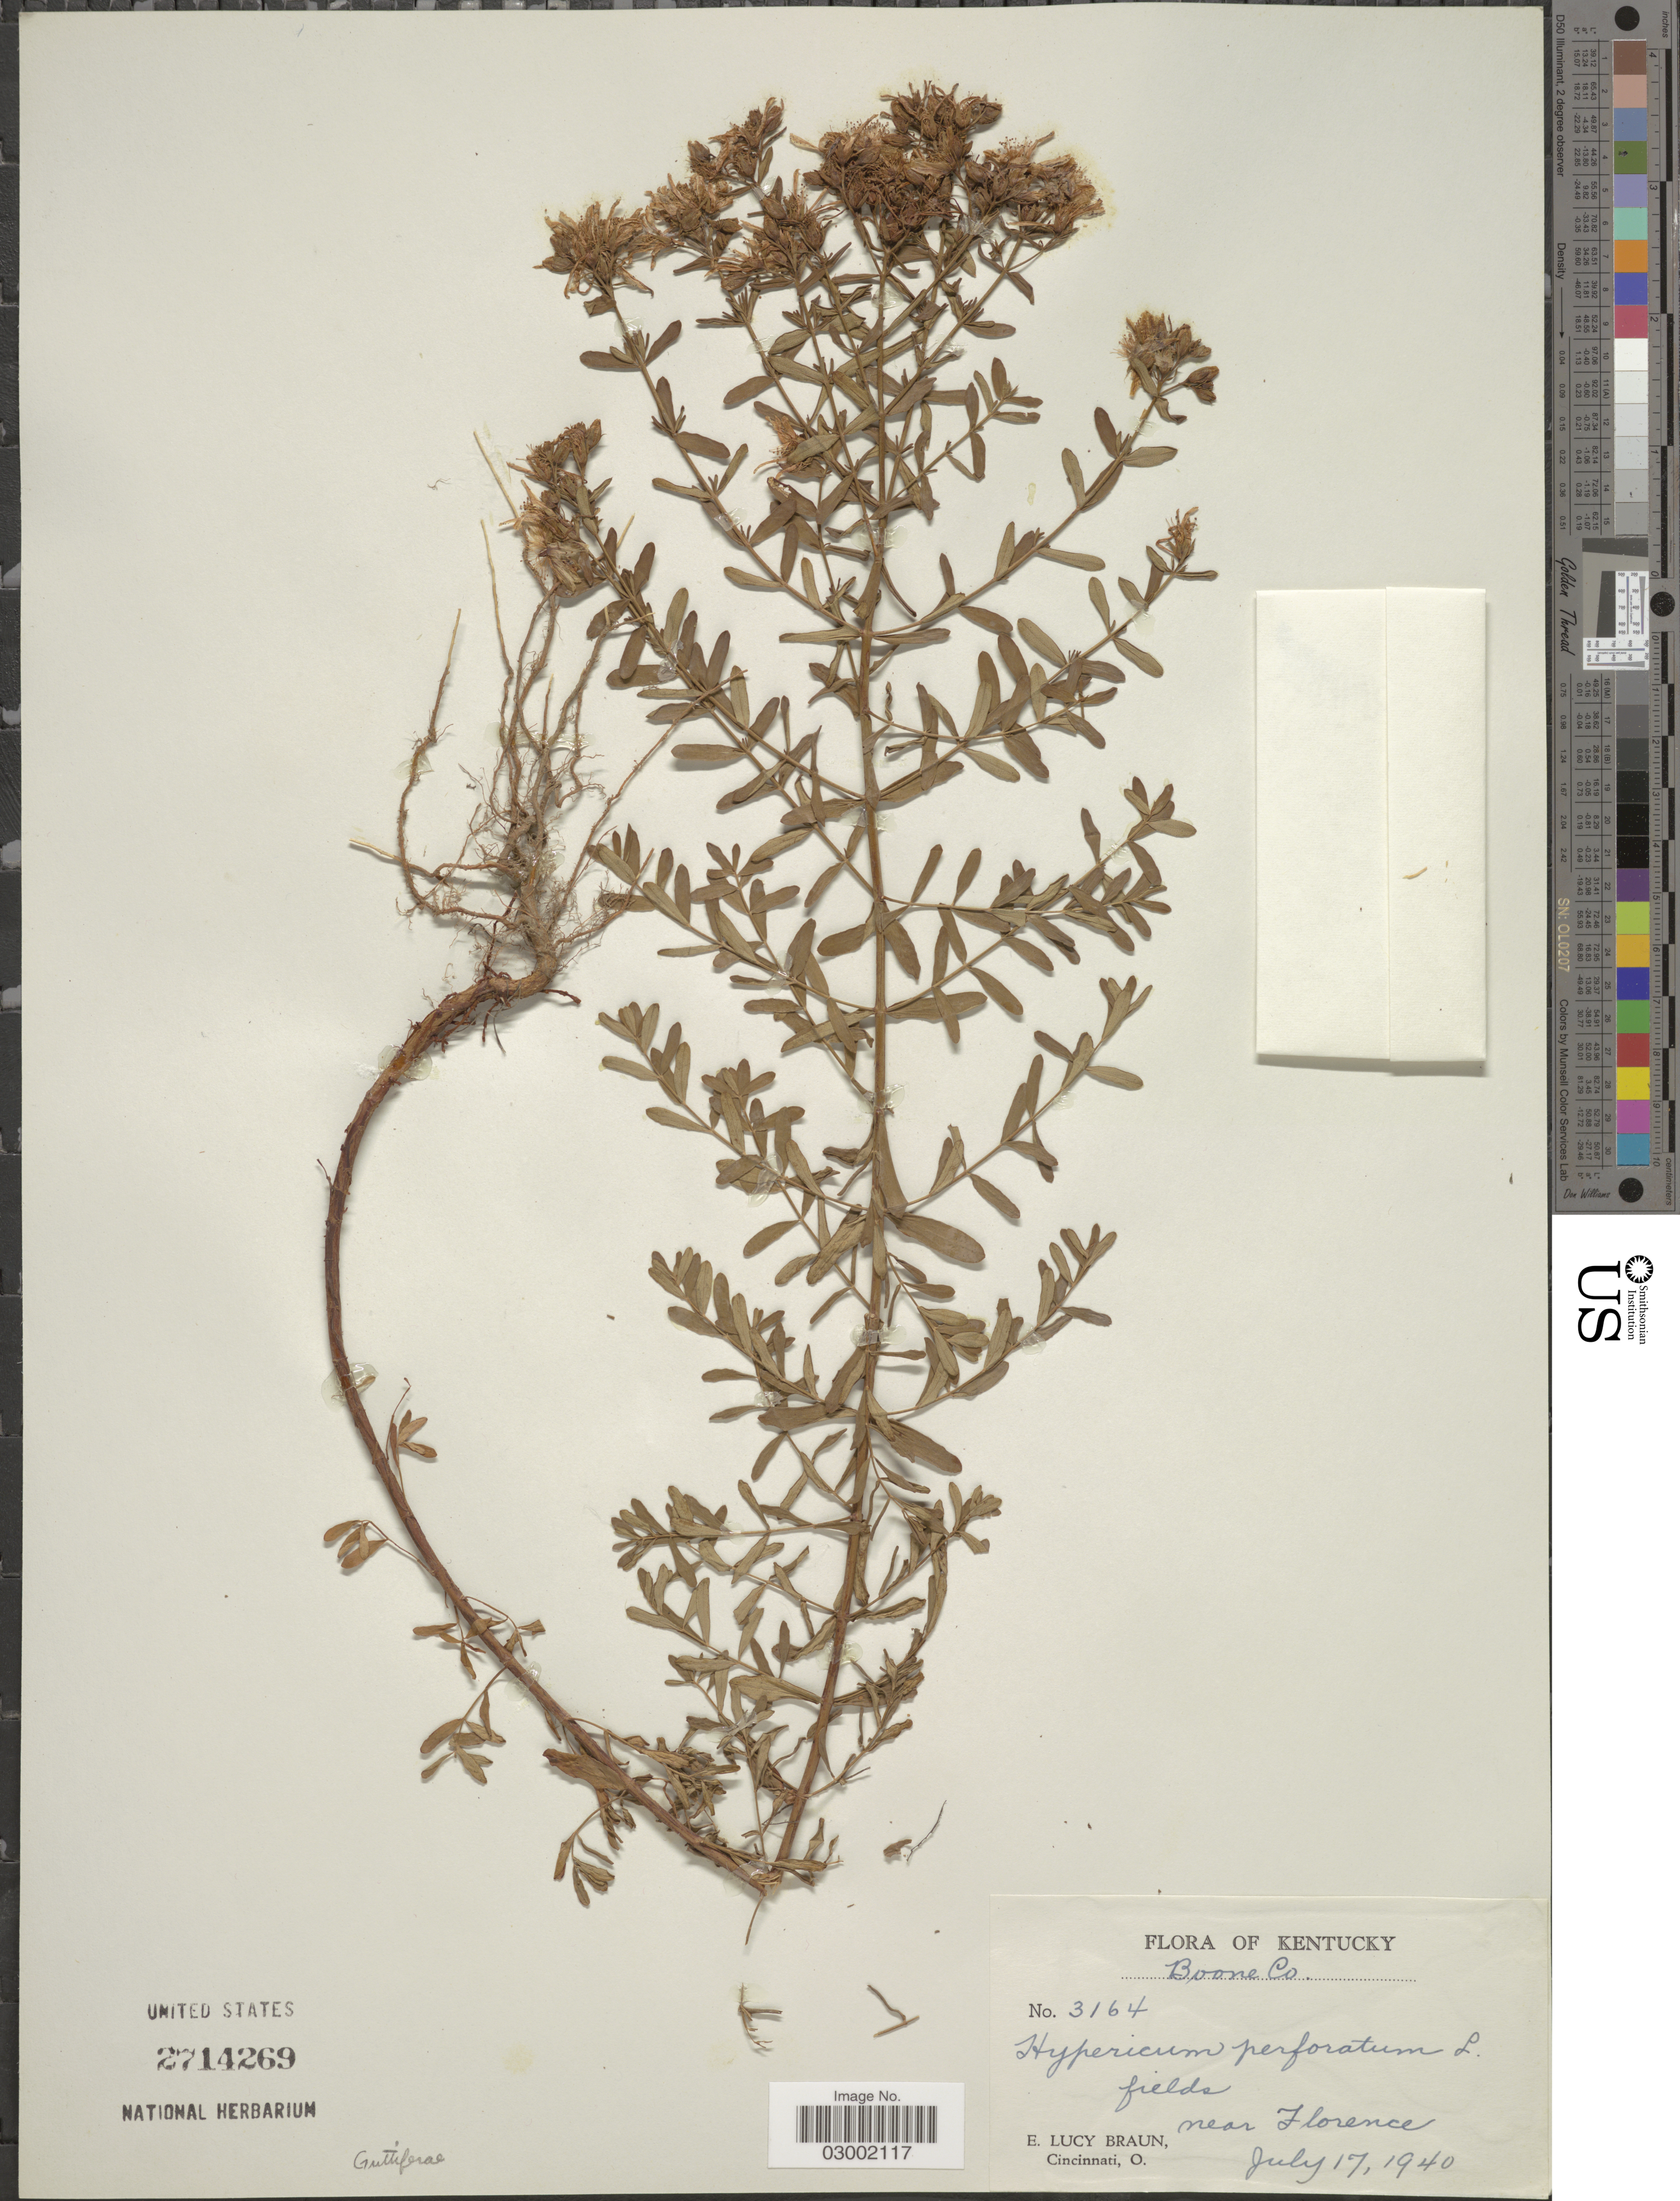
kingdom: Plantae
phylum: Tracheophyta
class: Magnoliopsida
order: Malpighiales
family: Hypericaceae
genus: Hypericum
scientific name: Hypericum perforatum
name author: L.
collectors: E. L. Braun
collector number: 3164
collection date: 1940-07-17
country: United States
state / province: Kentucky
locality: Boone Co. Fields near Florence.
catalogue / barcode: US 2714269